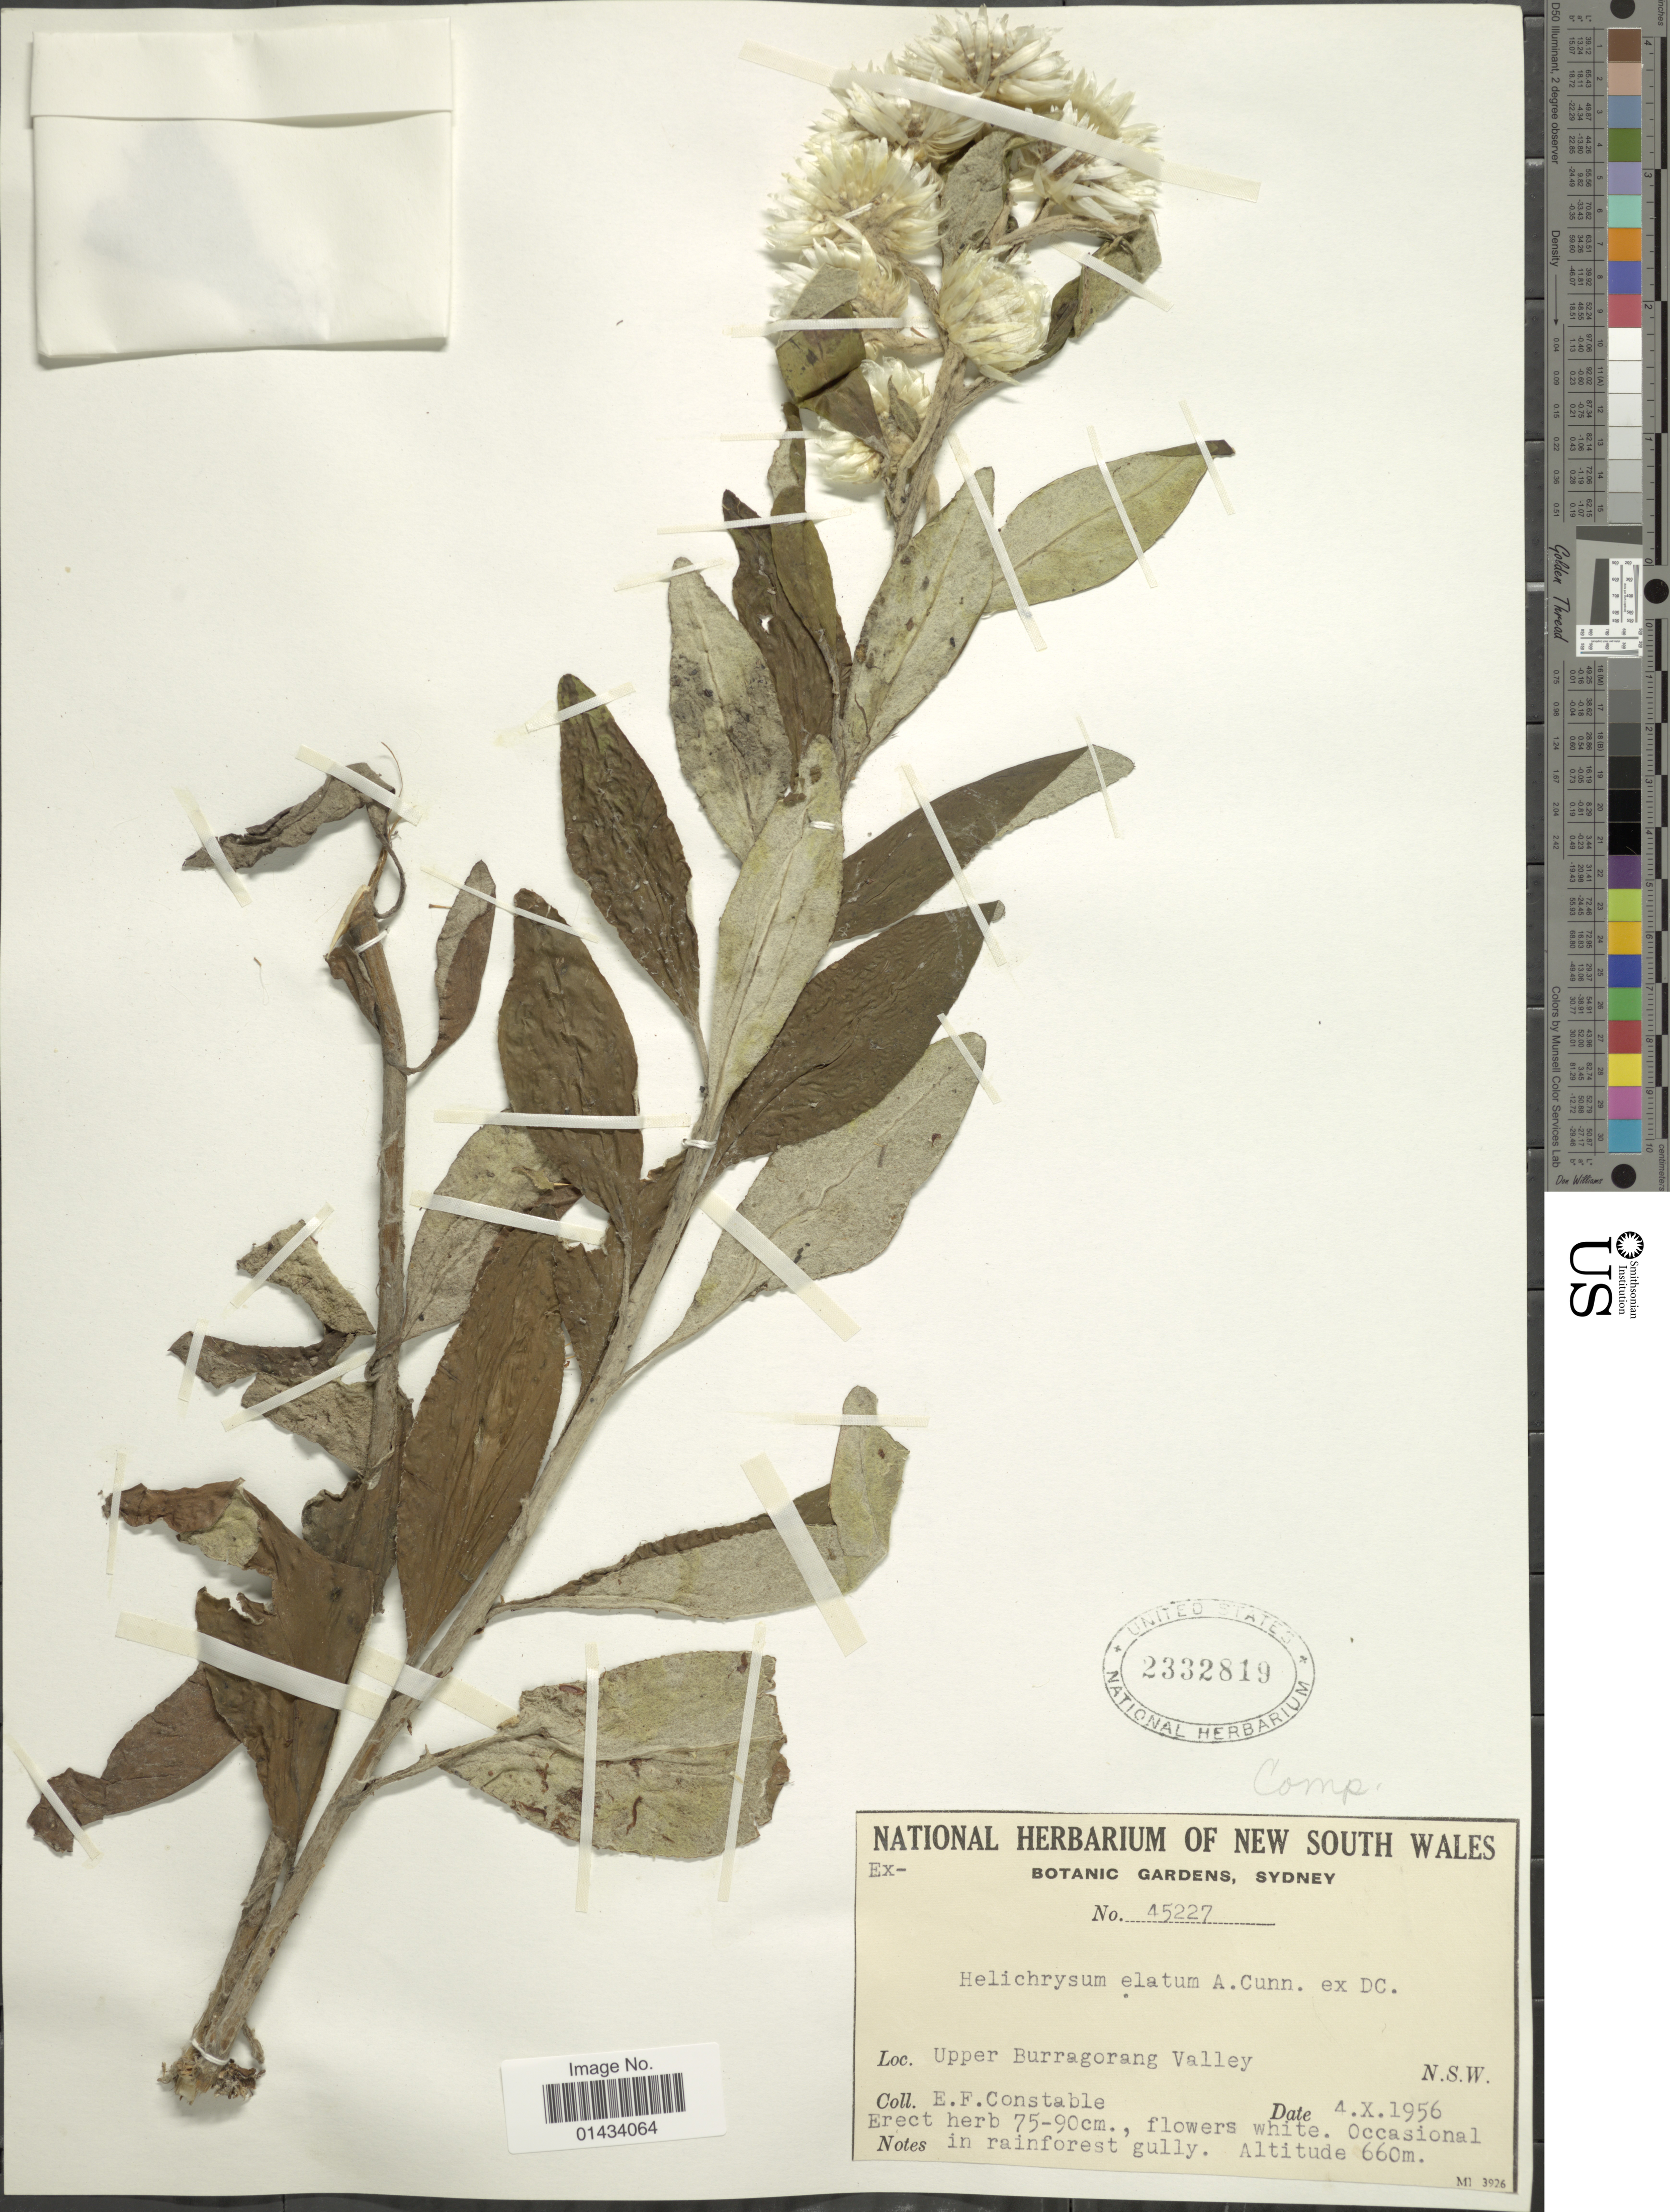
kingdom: Plantae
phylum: Tracheophyta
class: Magnoliopsida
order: Asterales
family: Asteraceae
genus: Coronidium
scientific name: Coronidium elatum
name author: (A. Cunn. ex DC.) Paul G. Wilson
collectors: E. F. Constable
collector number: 45227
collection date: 1956-10-04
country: Australia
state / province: New South Wales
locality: Upper Burragorang Valley, in rainforest gully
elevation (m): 660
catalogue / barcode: US 2332819